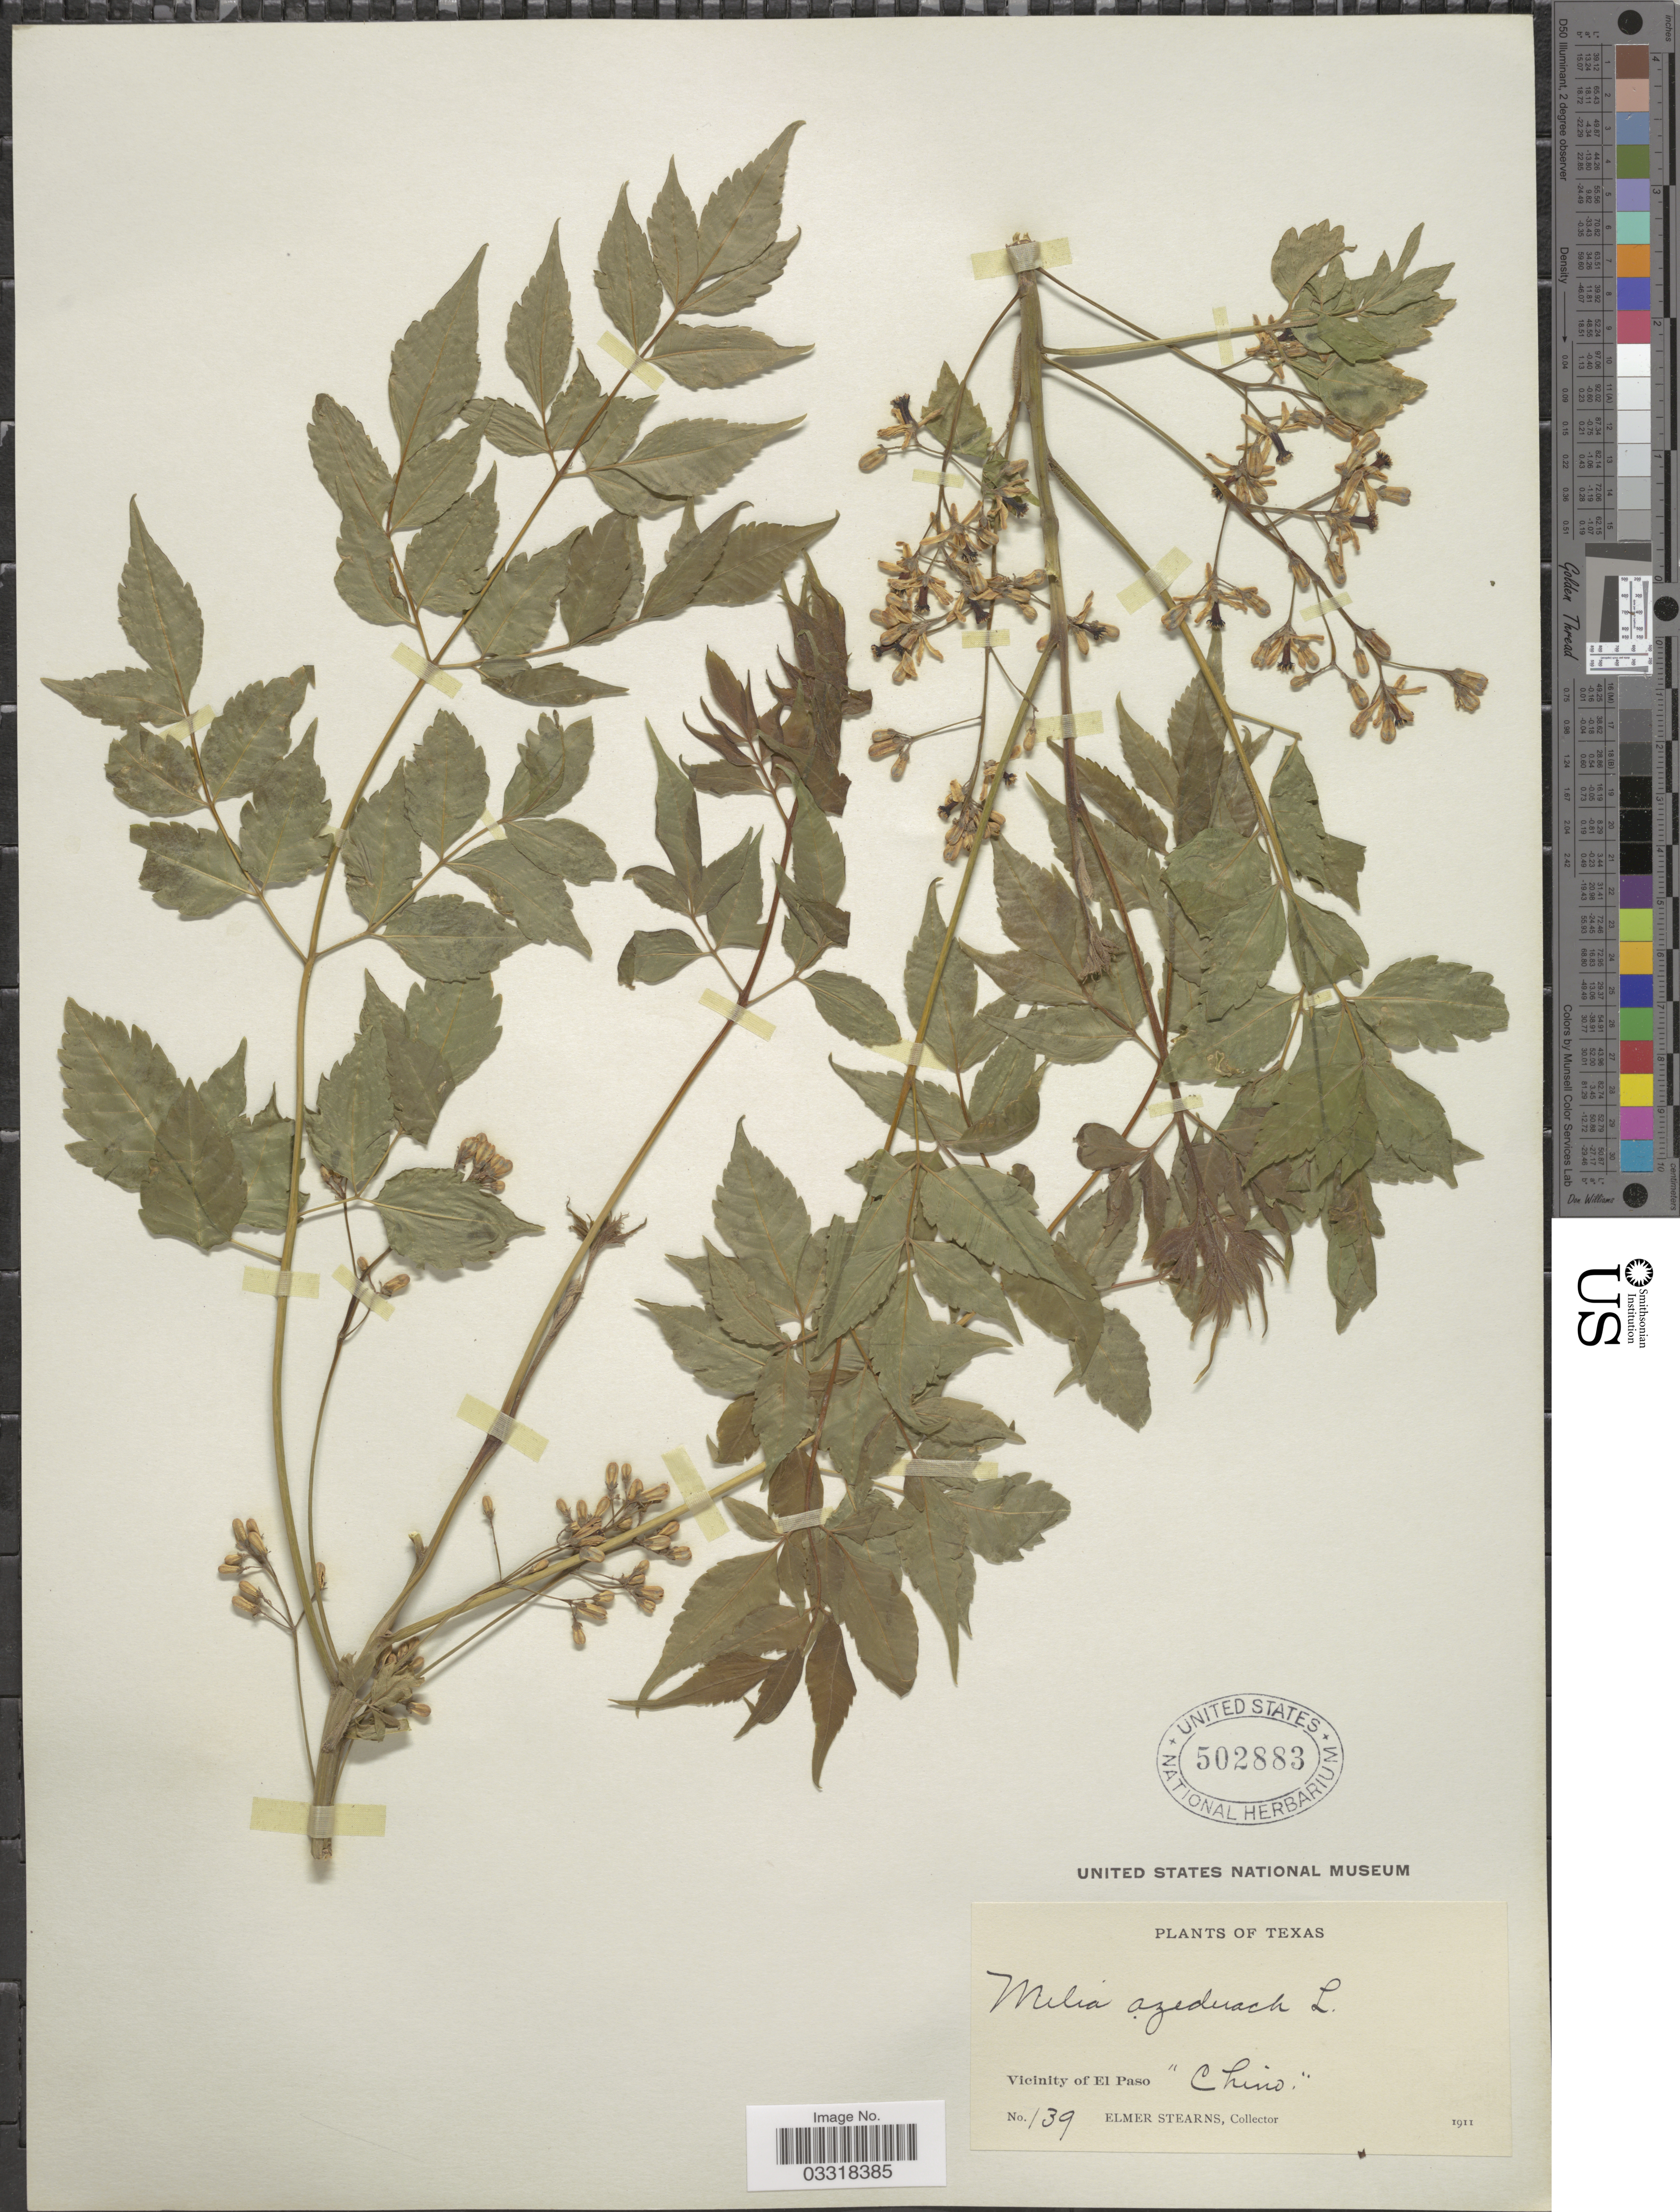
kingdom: Plantae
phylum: Tracheophyta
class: Magnoliopsida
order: Sapindales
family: Meliaceae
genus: Melia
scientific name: Melia azedarach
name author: L.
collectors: E. Stearns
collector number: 139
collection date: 1911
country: United States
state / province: Texas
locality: Vicinity of El Paso. "Chino."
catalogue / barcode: US 502883